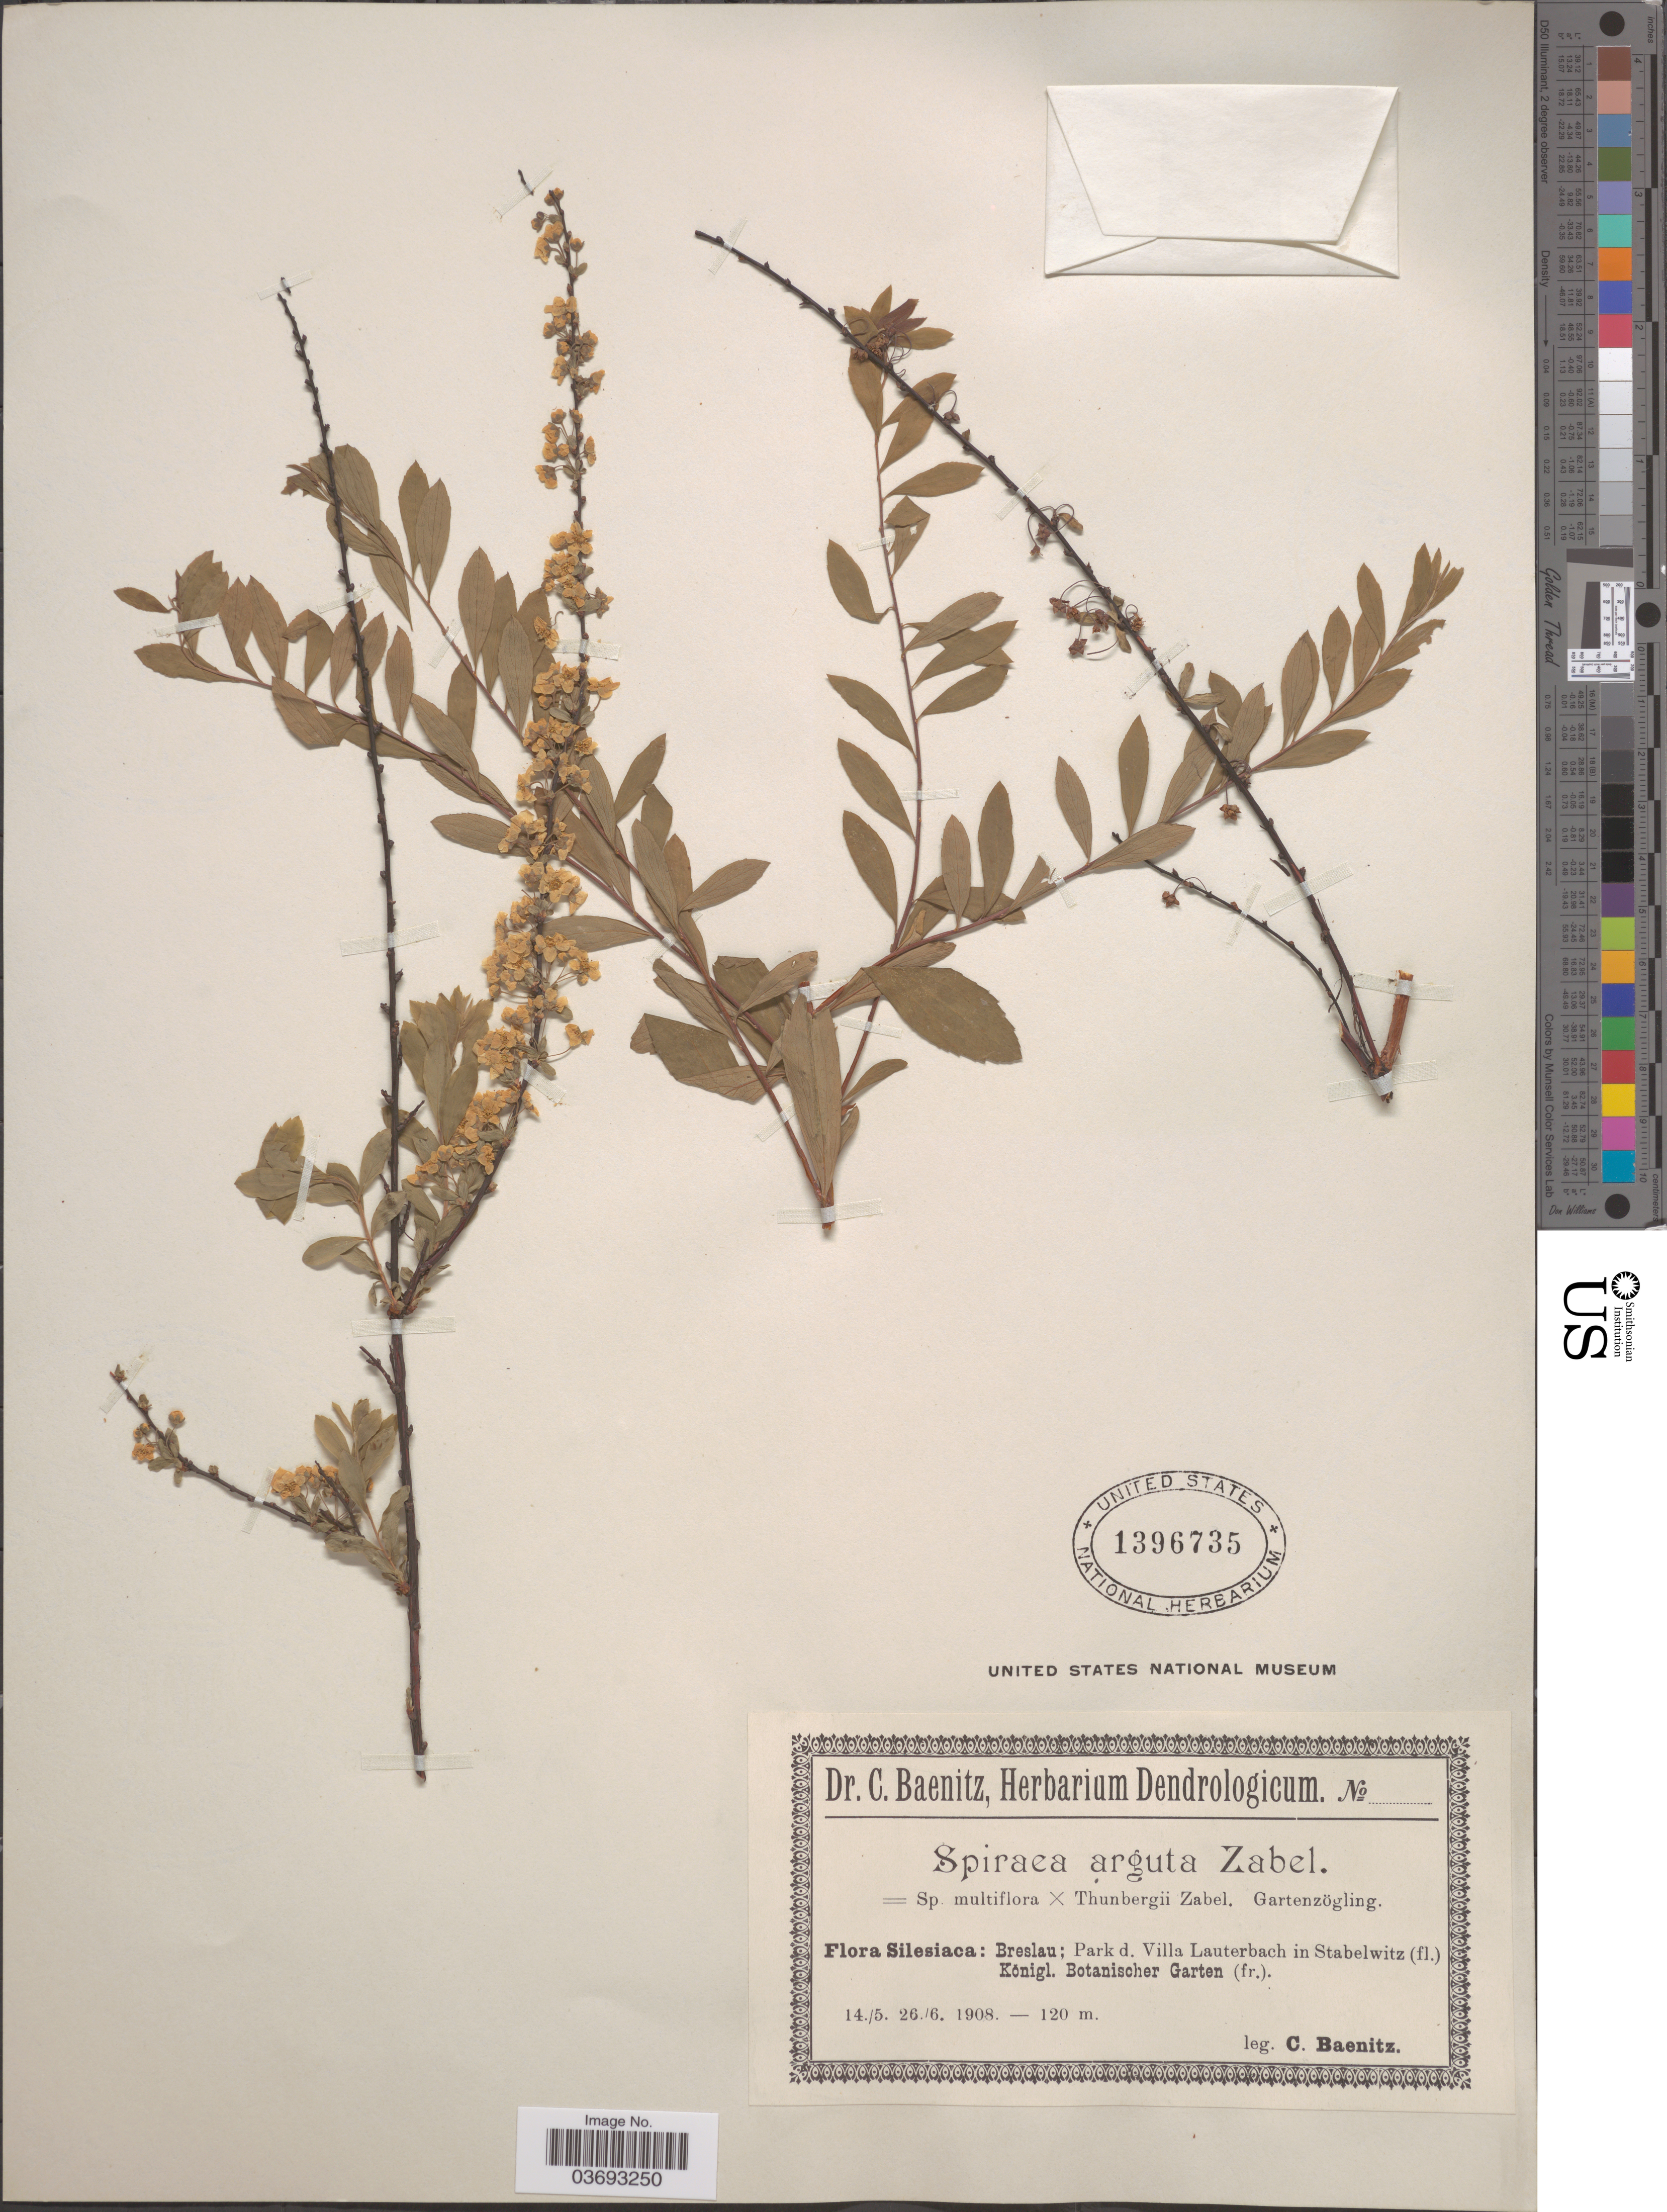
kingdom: Plantae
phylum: Tracheophyta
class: Magnoliopsida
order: Rosales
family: Rosaceae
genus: Spiraea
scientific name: Spiraea arguta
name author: Hoffmanns.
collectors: C. G. Baenitz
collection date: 1908-05-14/1908-06-26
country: Poland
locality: Silesiaca: Breslau; Park d. Villa Lauterbach in Stabelwitz (fl.). Kŏnigl. Botanischer Garten (fr.).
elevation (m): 120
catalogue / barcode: US 1396735